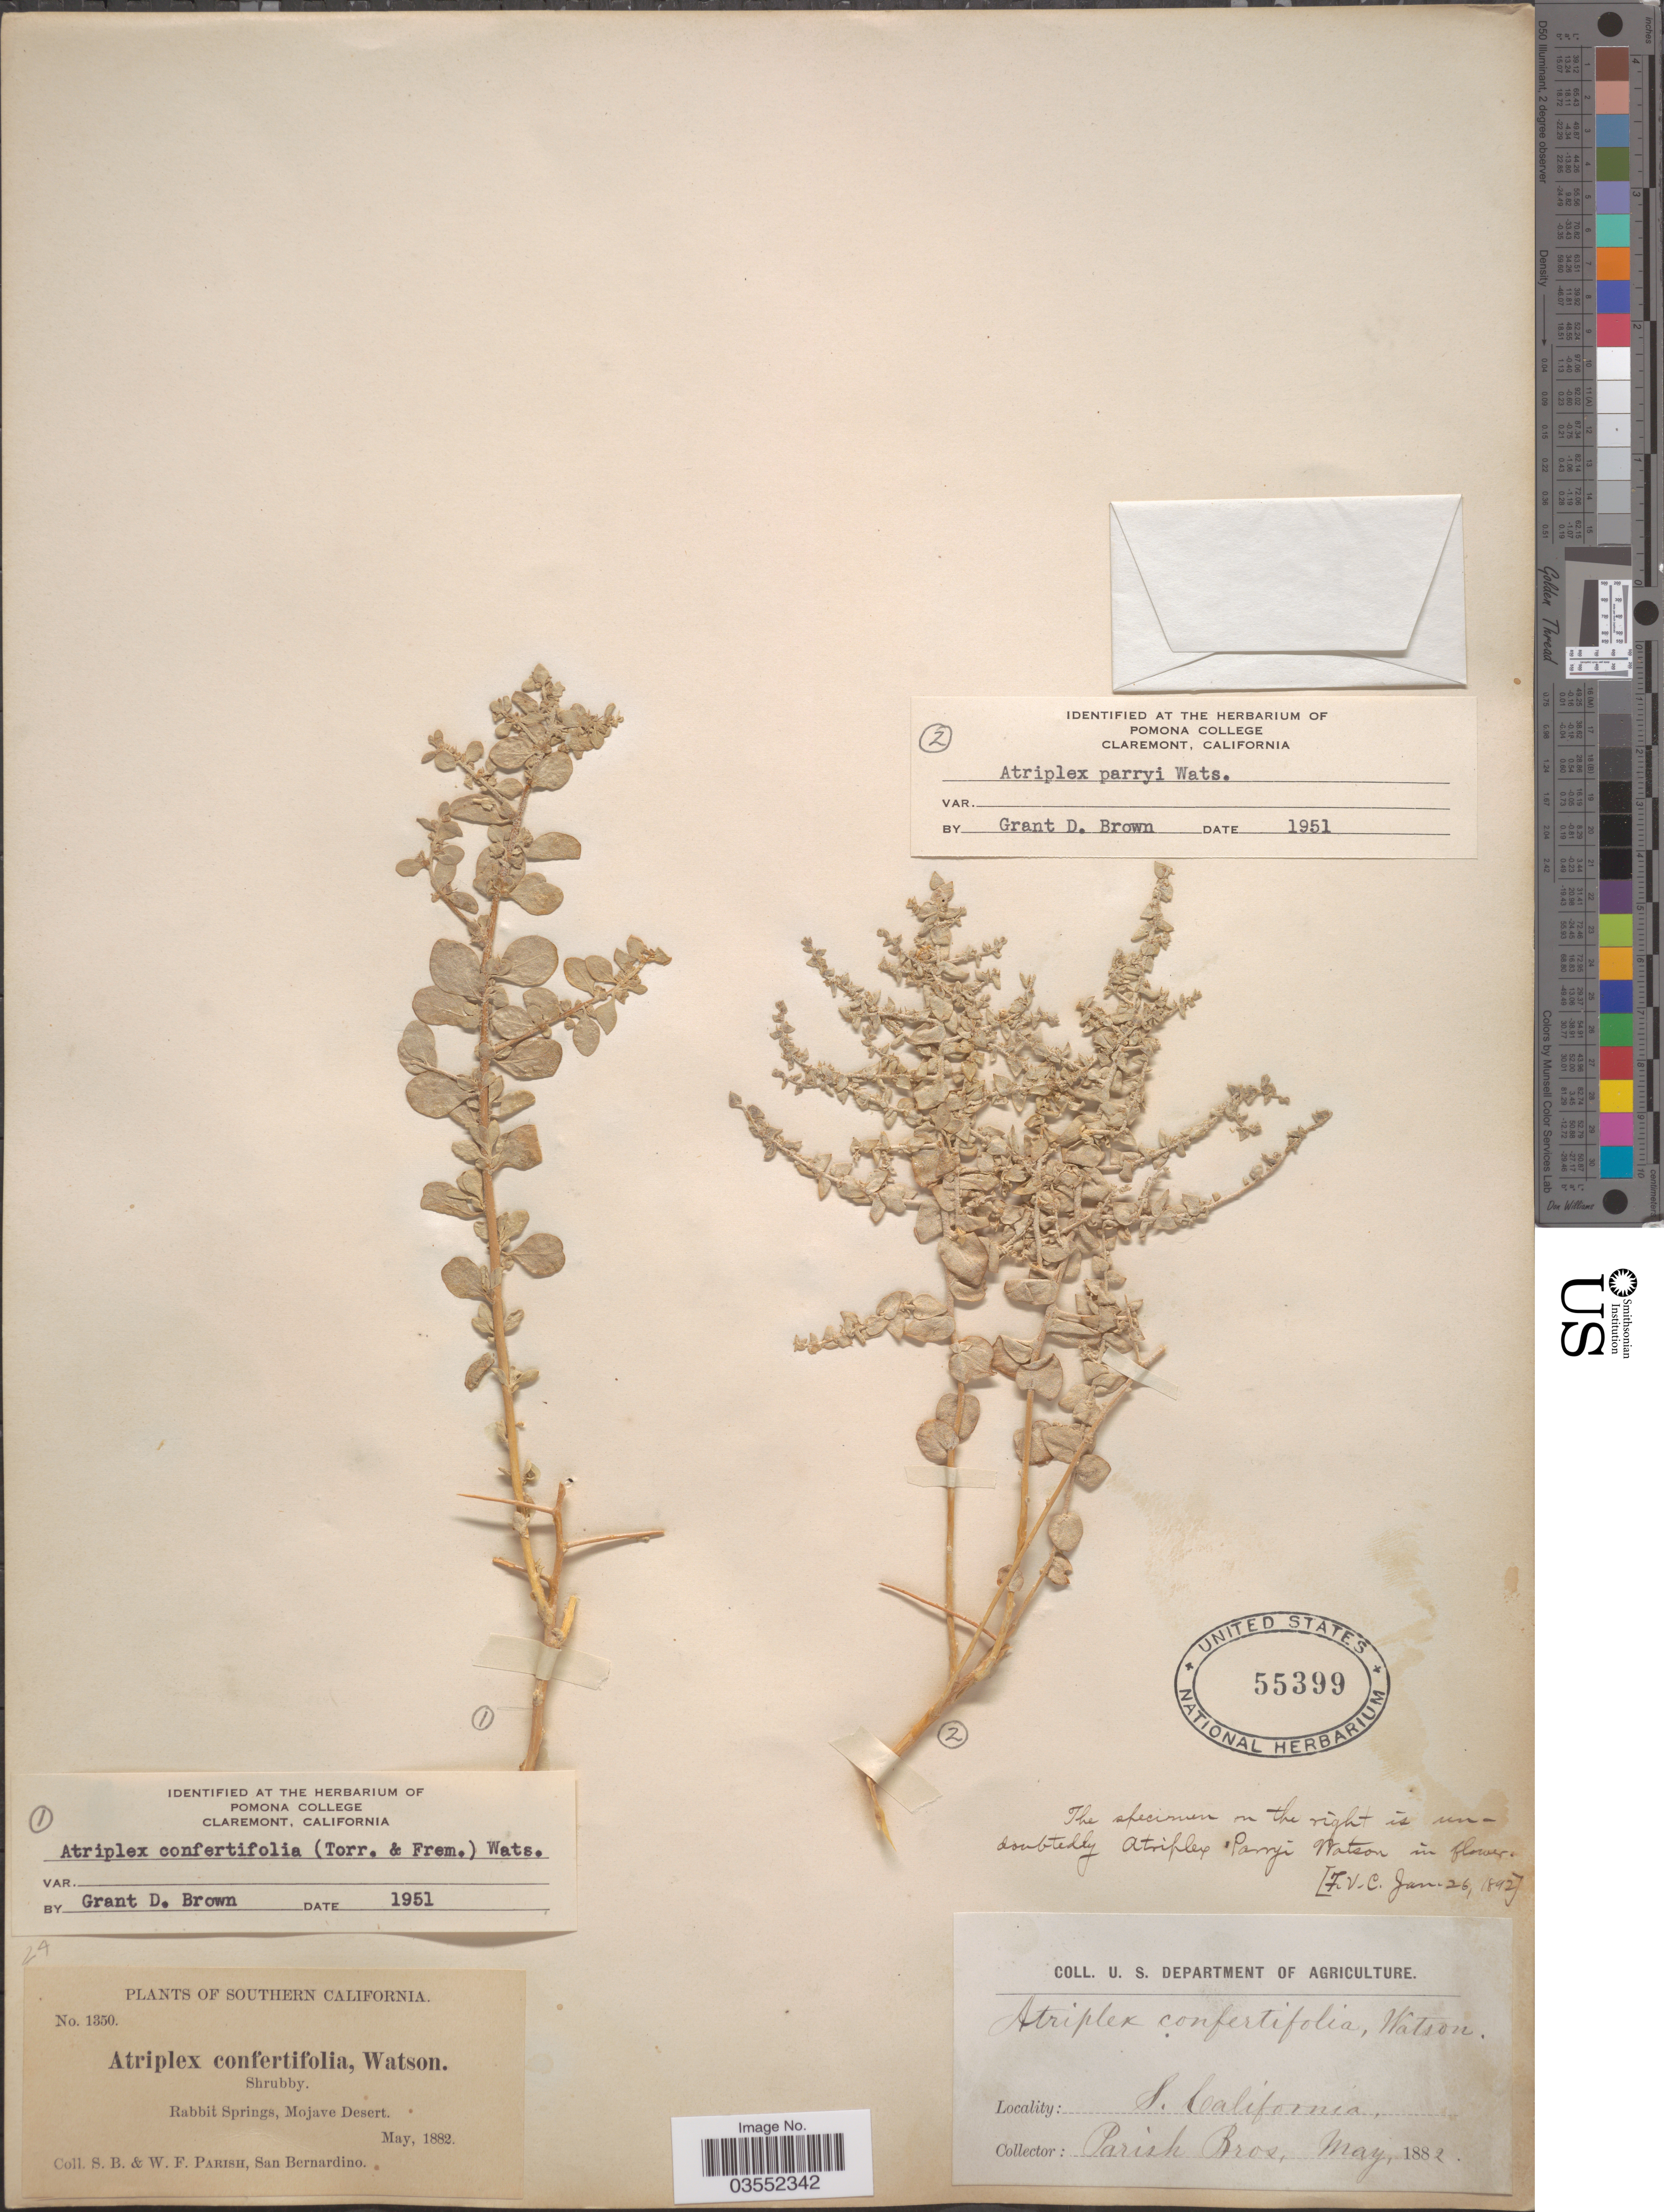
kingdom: Plantae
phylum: Tracheophyta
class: Magnoliopsida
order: Caryophyllales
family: Amaranthaceae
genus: Atriplex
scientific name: Atriplex parryi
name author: S. Watson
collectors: S. B. Parish & W. F. Parish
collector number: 1350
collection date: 1882-05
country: United States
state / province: California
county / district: San Bernardino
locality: Southern California. Rabbit Springs, Mojave Desert.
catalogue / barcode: US 55399